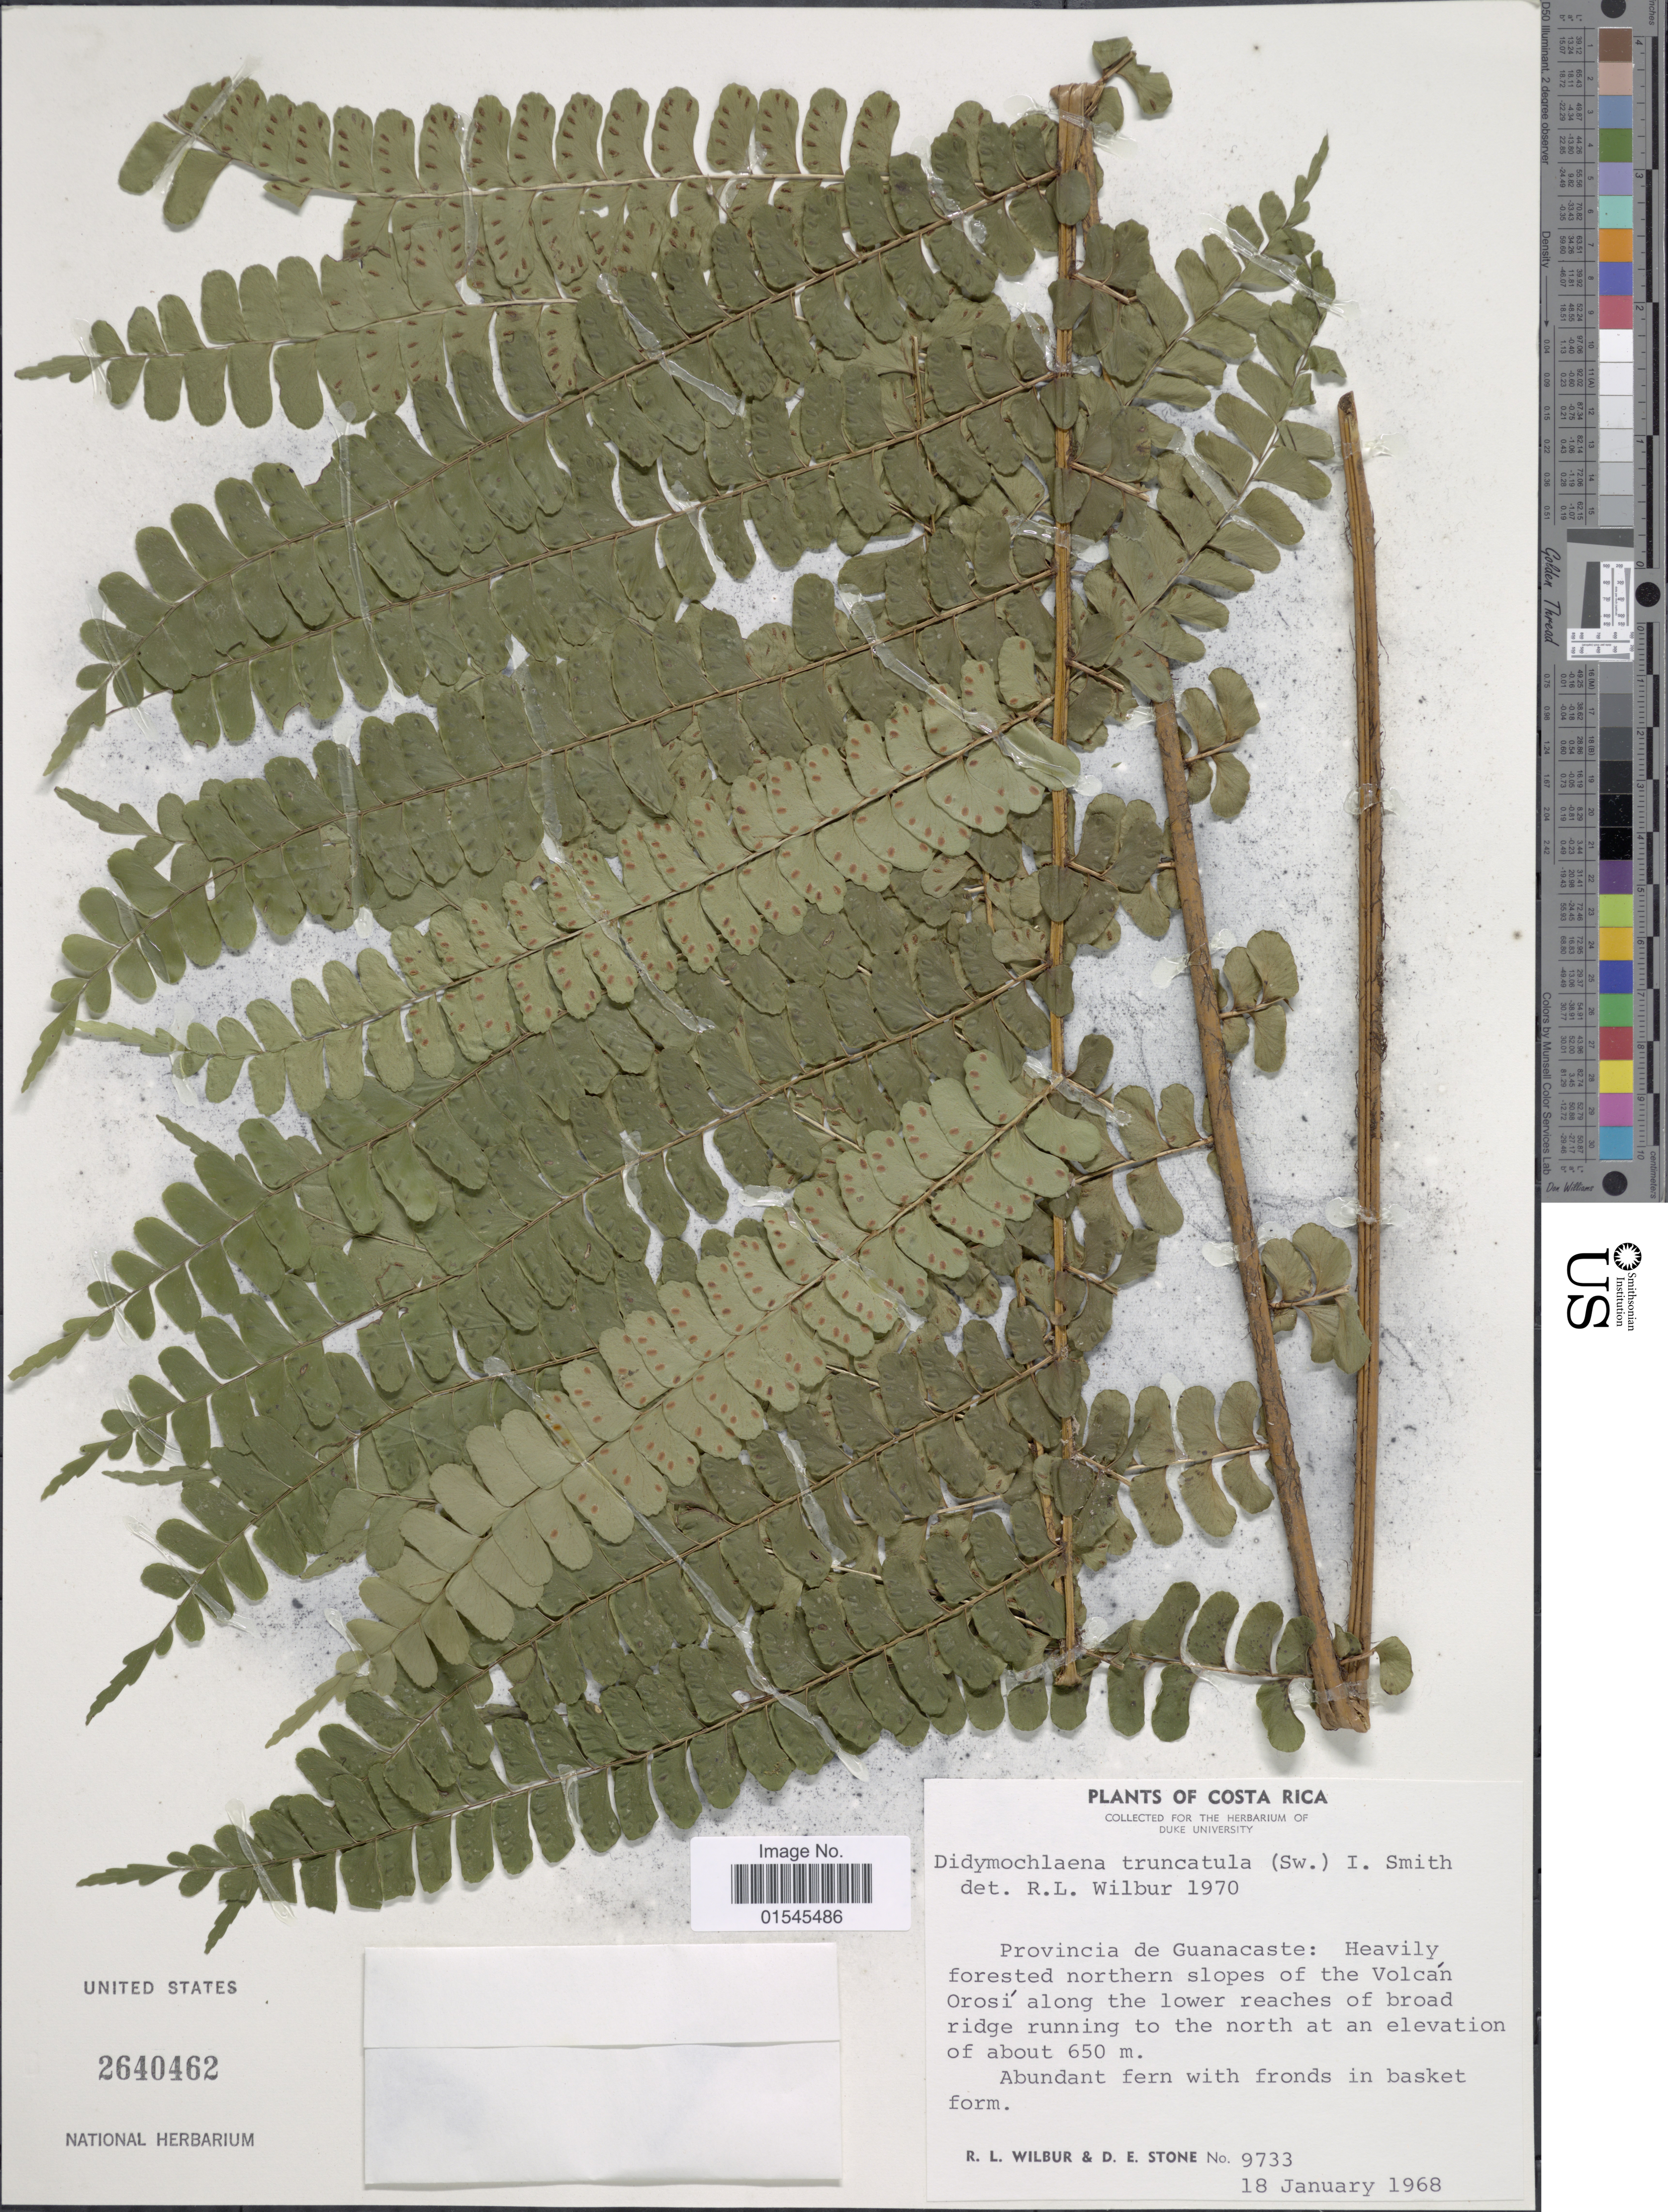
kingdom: Plantae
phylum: Tracheophyta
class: Polypodiopsida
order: Polypodiales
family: Didymochlaenaceae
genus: Didymochlaena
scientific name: Didymochlaena truncatula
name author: (Sw.) J. Sm.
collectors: R. L. Wilbur & D. E. Stone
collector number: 9733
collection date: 1968-01-18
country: Costa Rica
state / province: Guanacaste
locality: Costa Rica. Provincia de Guanacaste: Heavily forested northern slopes of the Volcan Orosi along the lower reaches of broad ridge running to the north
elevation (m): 650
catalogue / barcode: US 2640462